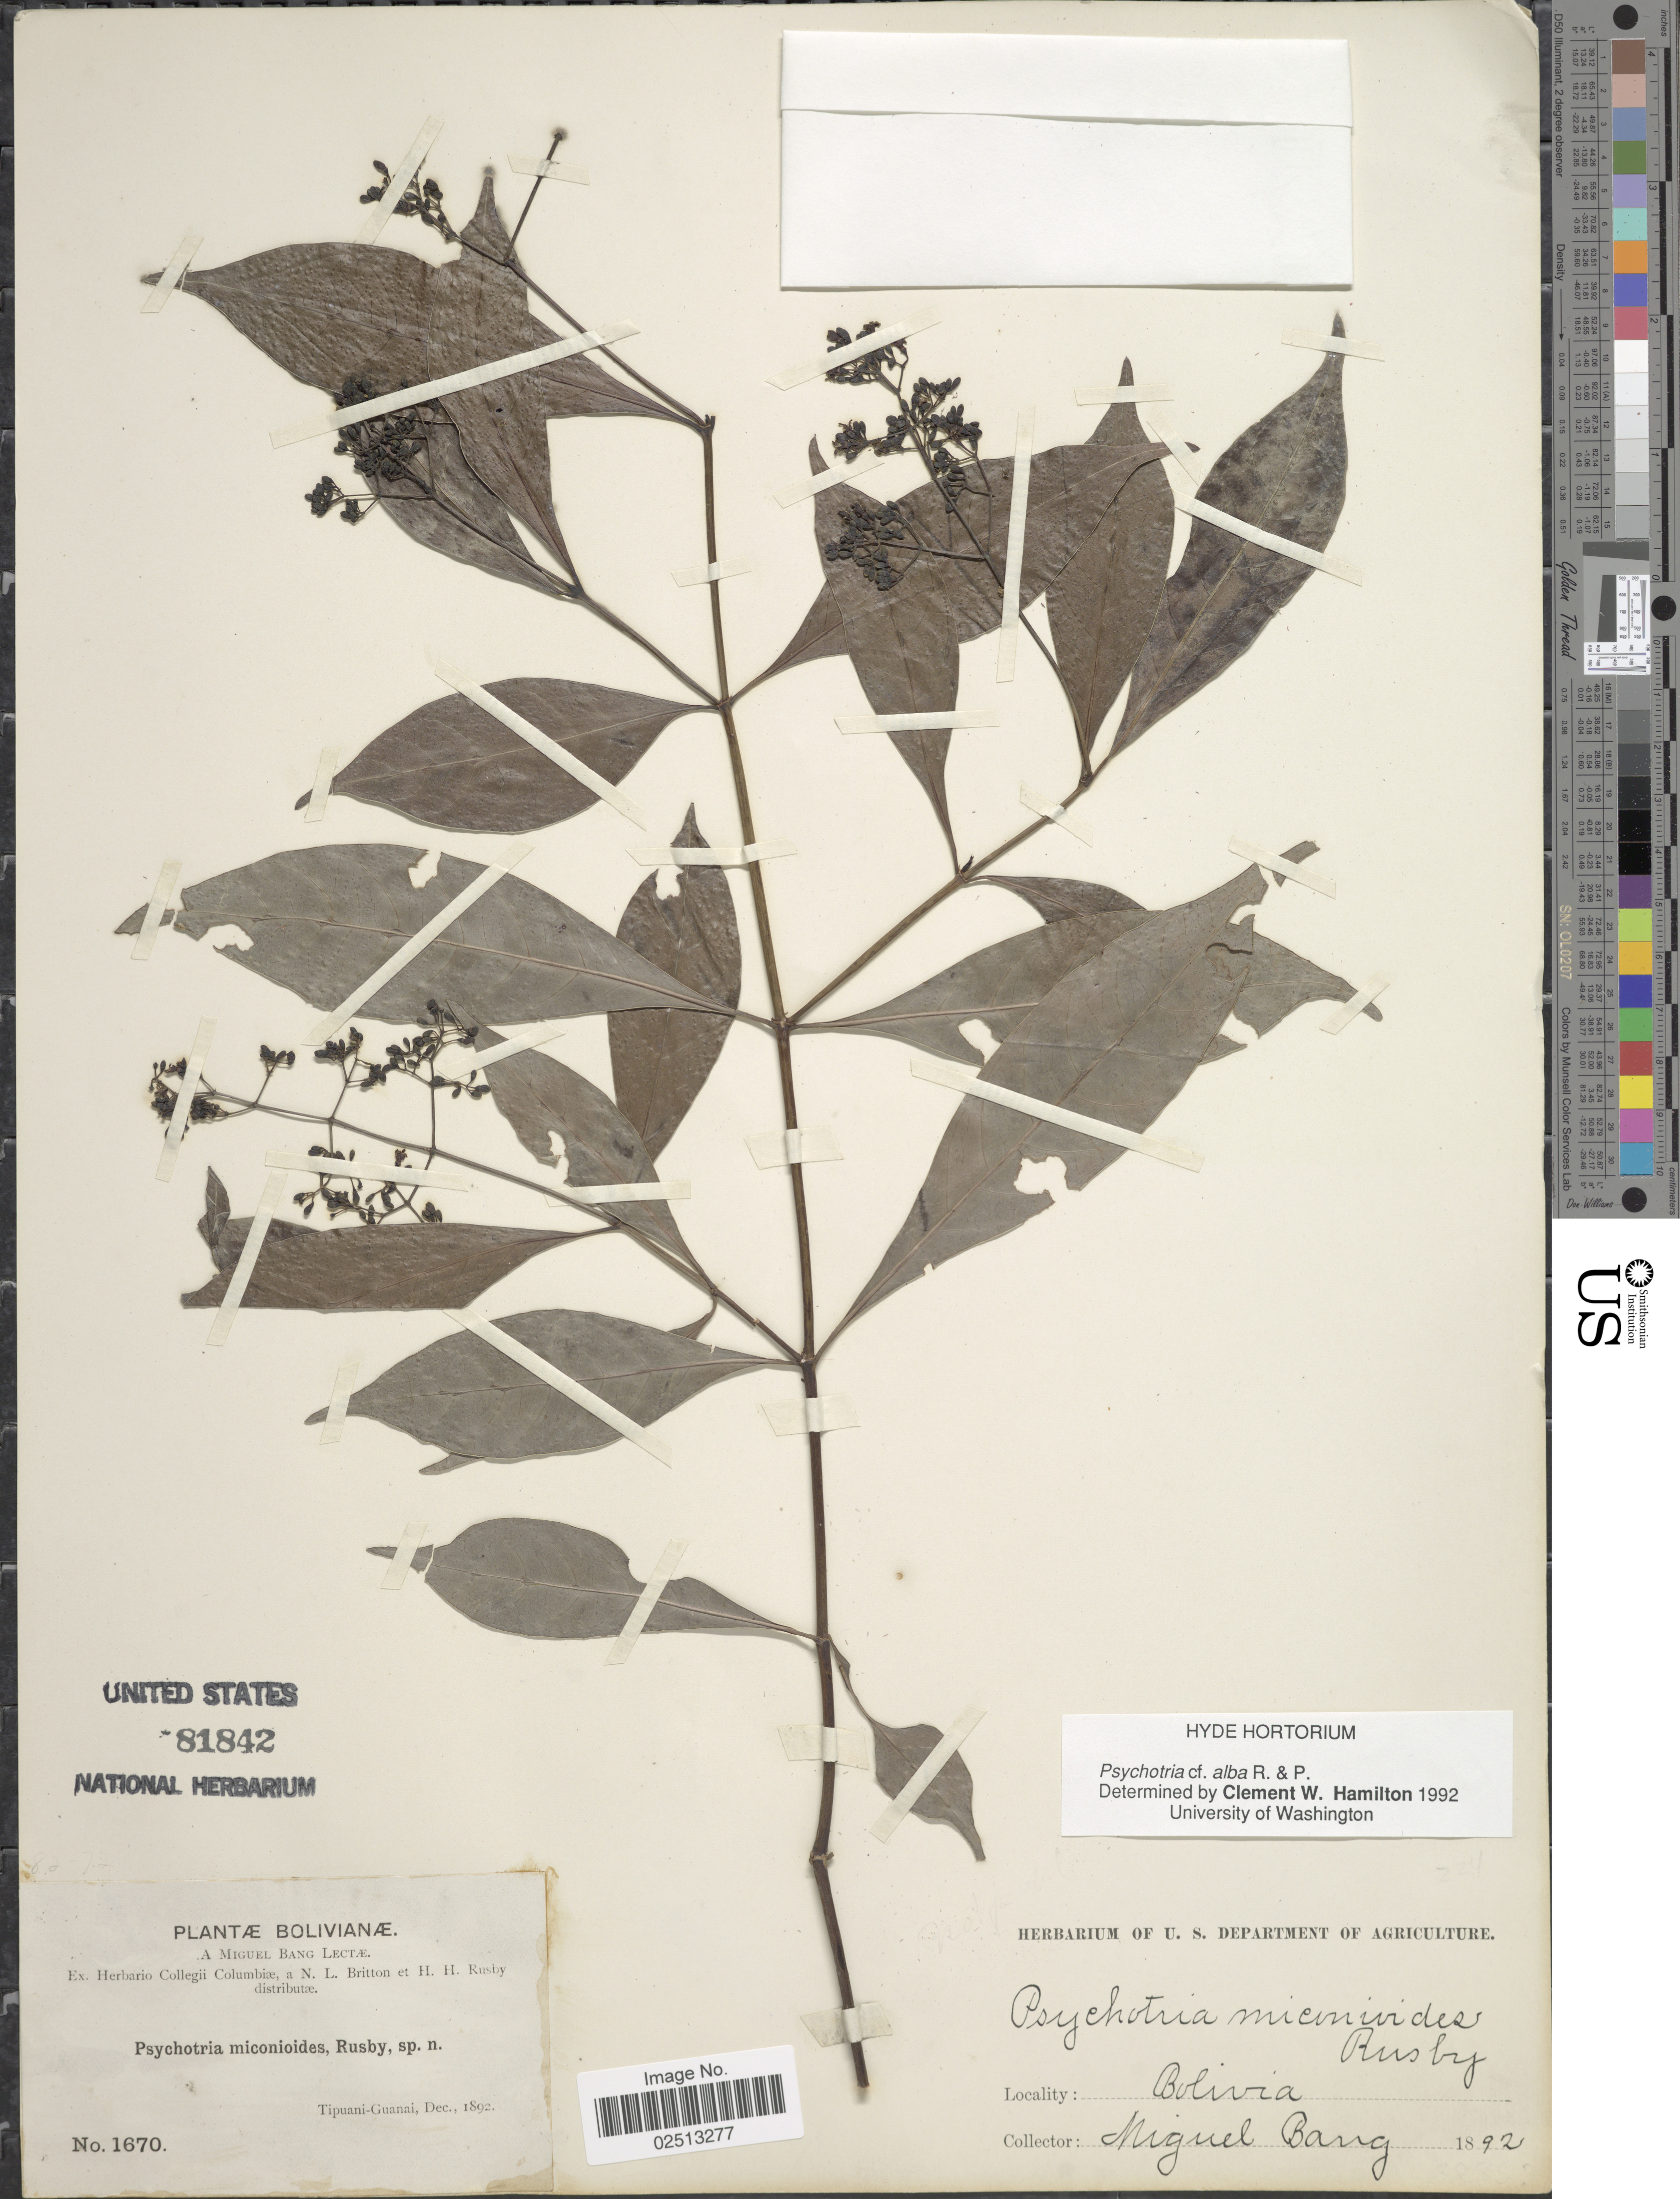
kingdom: Plantae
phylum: Tracheophyta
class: Magnoliopsida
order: Gentianales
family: Rubiaceae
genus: Psychotria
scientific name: Psychotria alba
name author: Ruiz & Pav.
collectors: M. Bang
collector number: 1670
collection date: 1892-12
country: Bolivia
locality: Tipuani-Guanai.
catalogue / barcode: US 81842